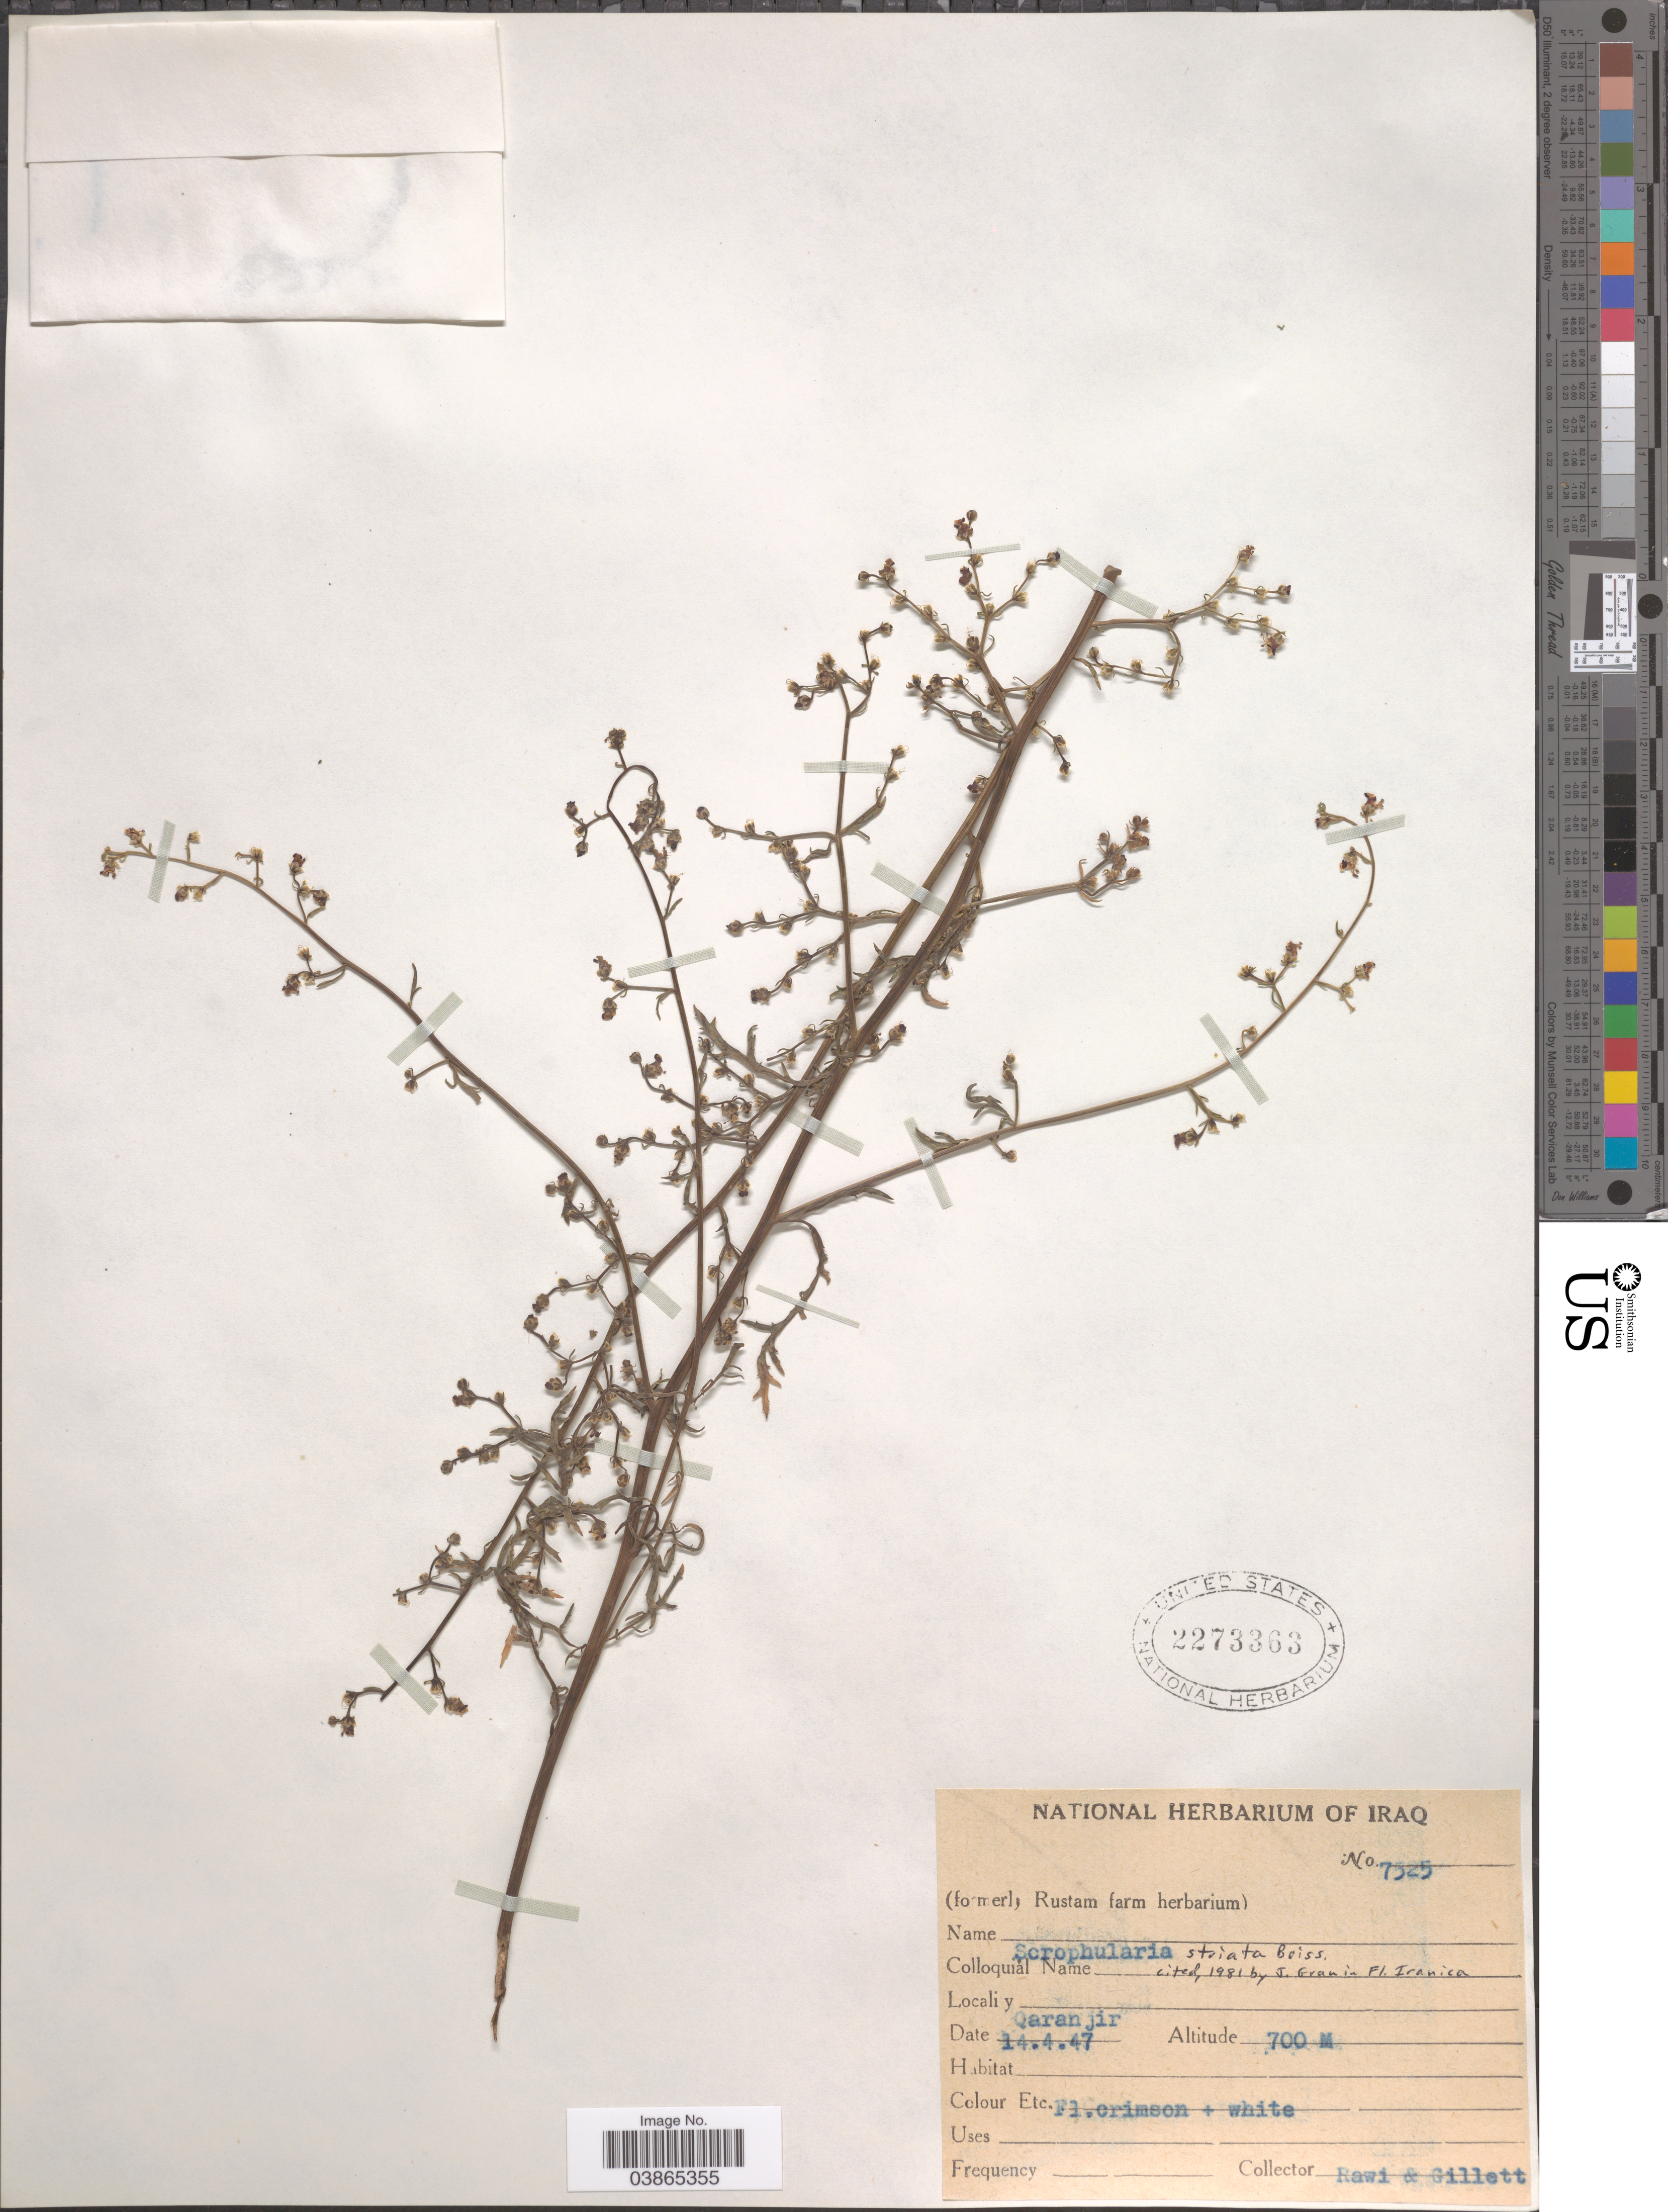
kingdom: Plantae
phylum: Tracheophyta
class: Magnoliopsida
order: Lamiales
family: Scrophulariaceae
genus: Scrophularia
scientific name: Scrophularia striata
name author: Boiss.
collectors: -. Rawi & Gillett, --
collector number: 7525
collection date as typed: Transcribed d/m/y: 14/4/47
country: Iraq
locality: Qaranjir.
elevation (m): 700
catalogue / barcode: US 2273363